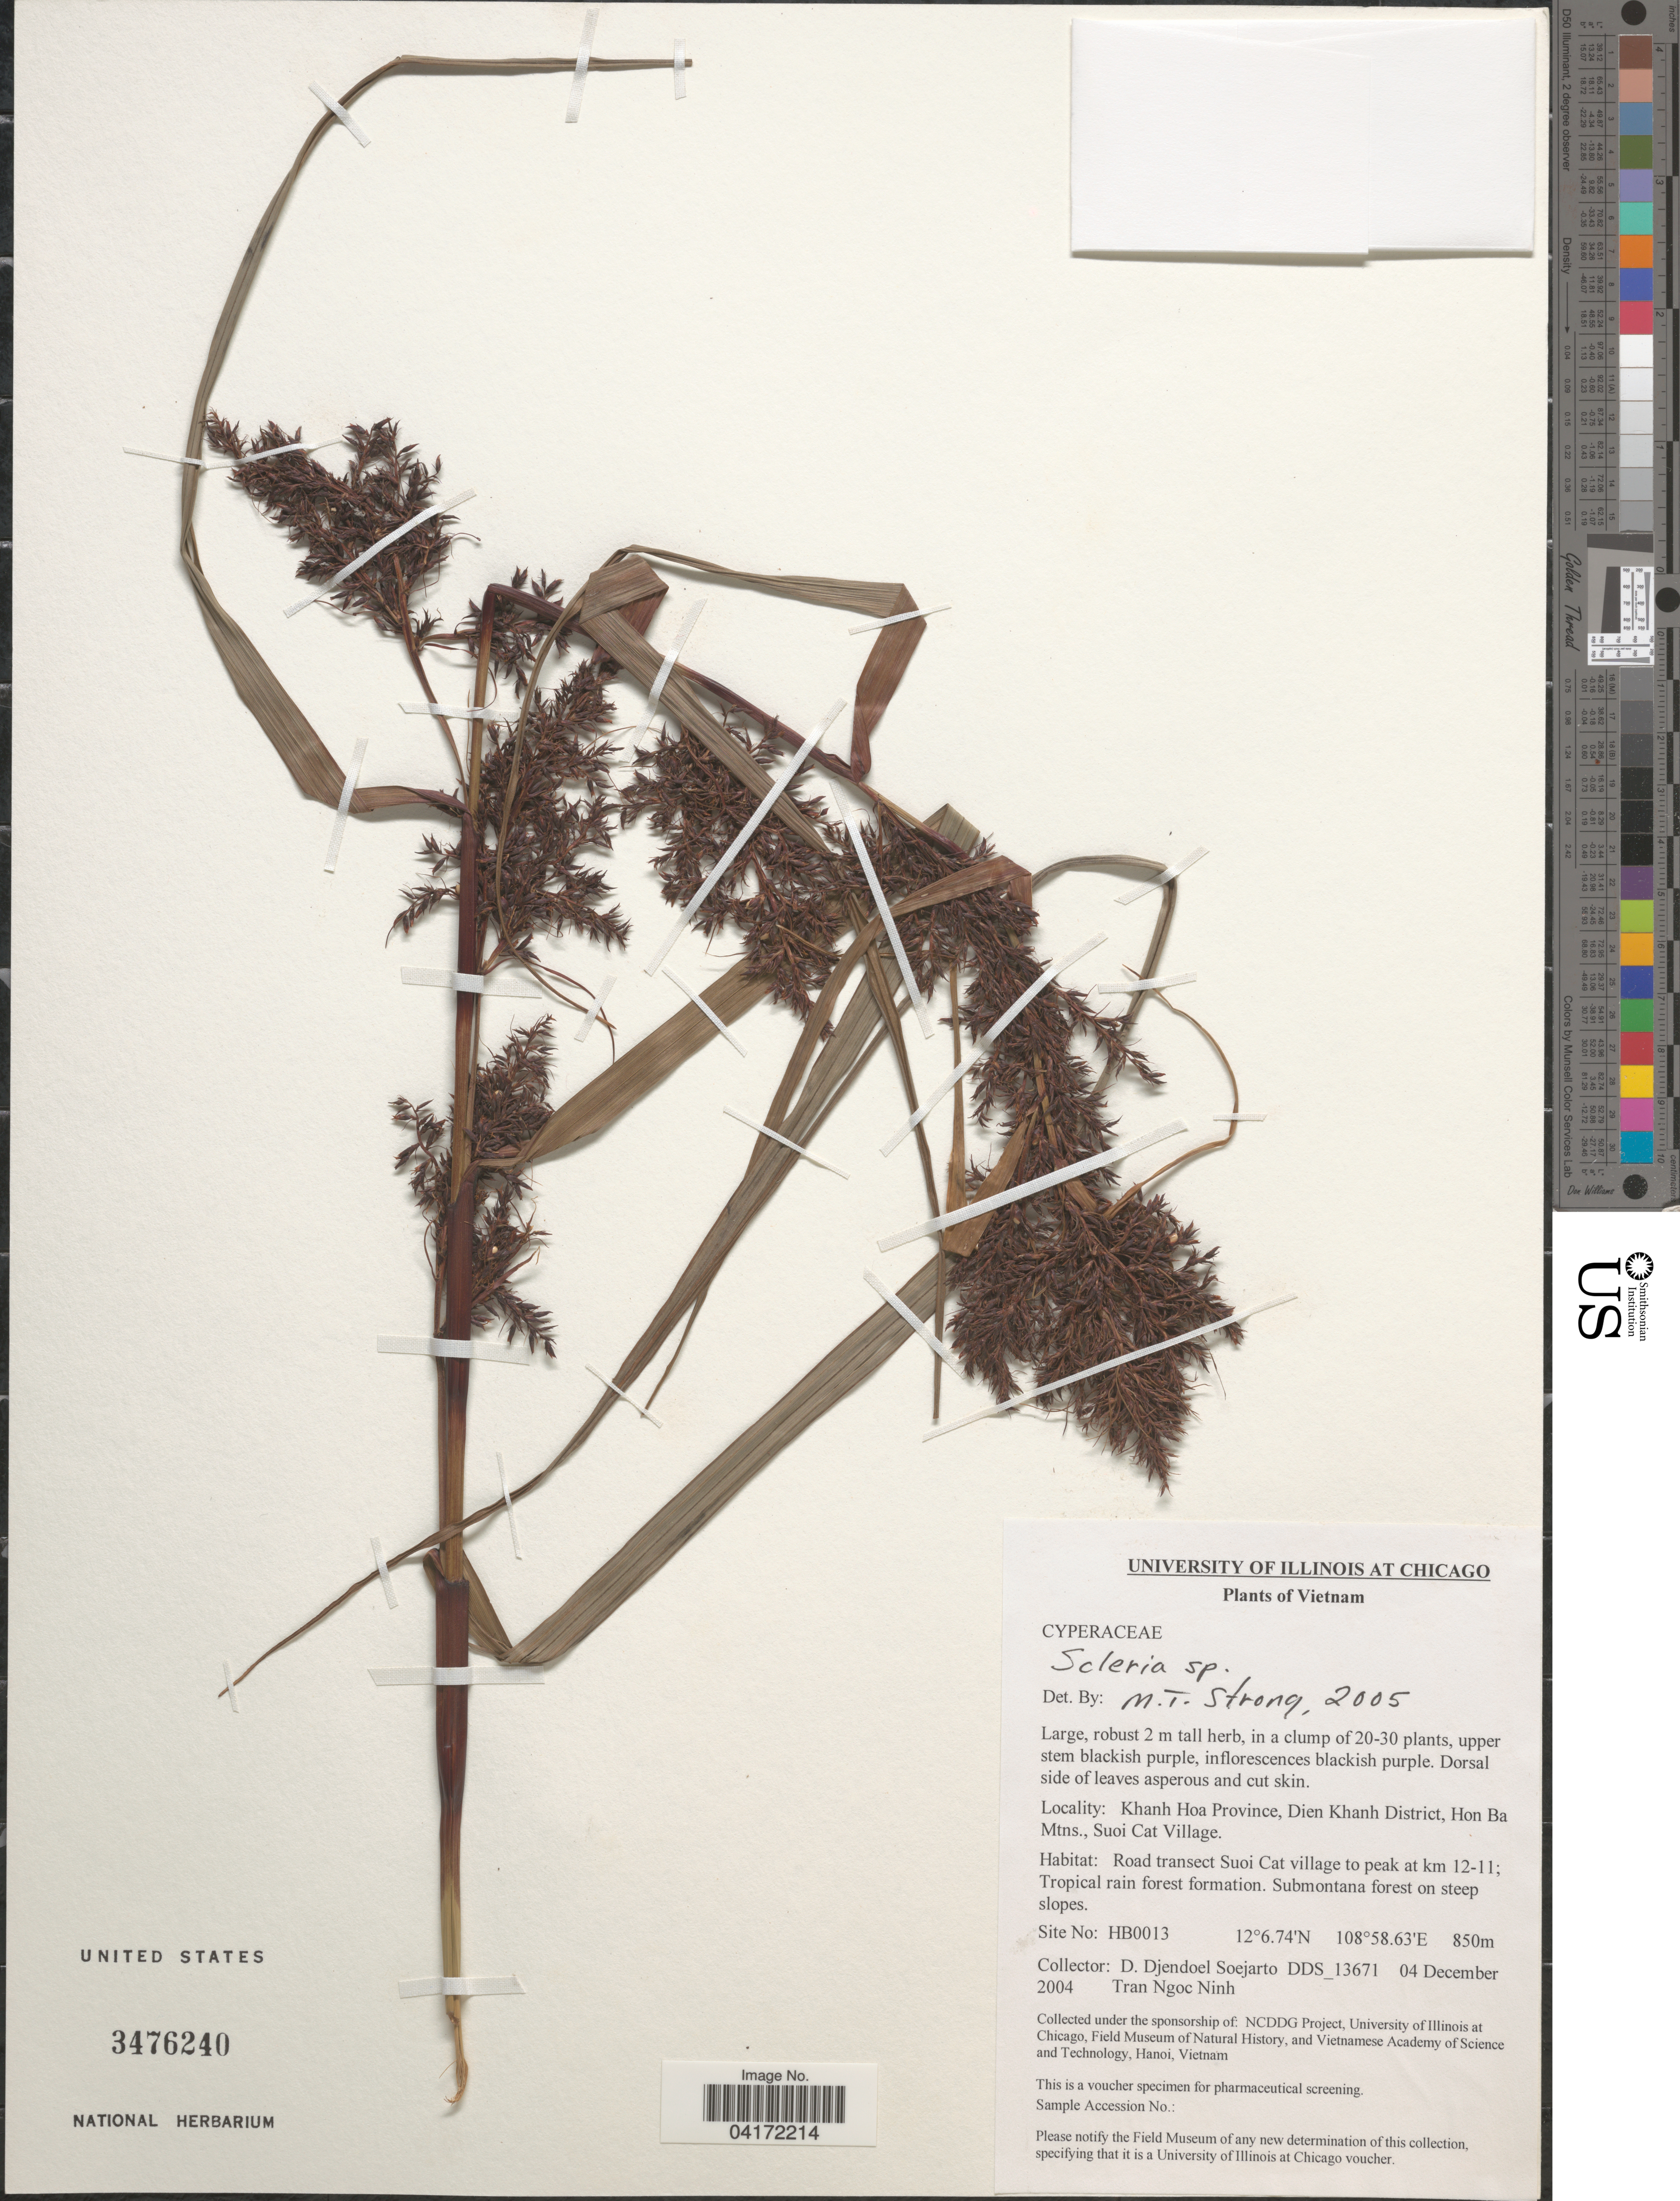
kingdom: Plantae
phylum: Tracheophyta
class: Liliopsida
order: Poales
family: Cyperaceae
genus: Scleria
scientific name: Scleria sp.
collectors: D. D. Soejarto & T. N. Ninh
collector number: DDS_13671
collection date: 2004-12-04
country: Vietnam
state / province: Khanh Hoa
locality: Dien Khanh District, Hon Ba Mtns., Suoi Cat Village. Road transect Suoi Cat village to peak at km 12-11. Site No: HB0013.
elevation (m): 850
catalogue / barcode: US 3476240